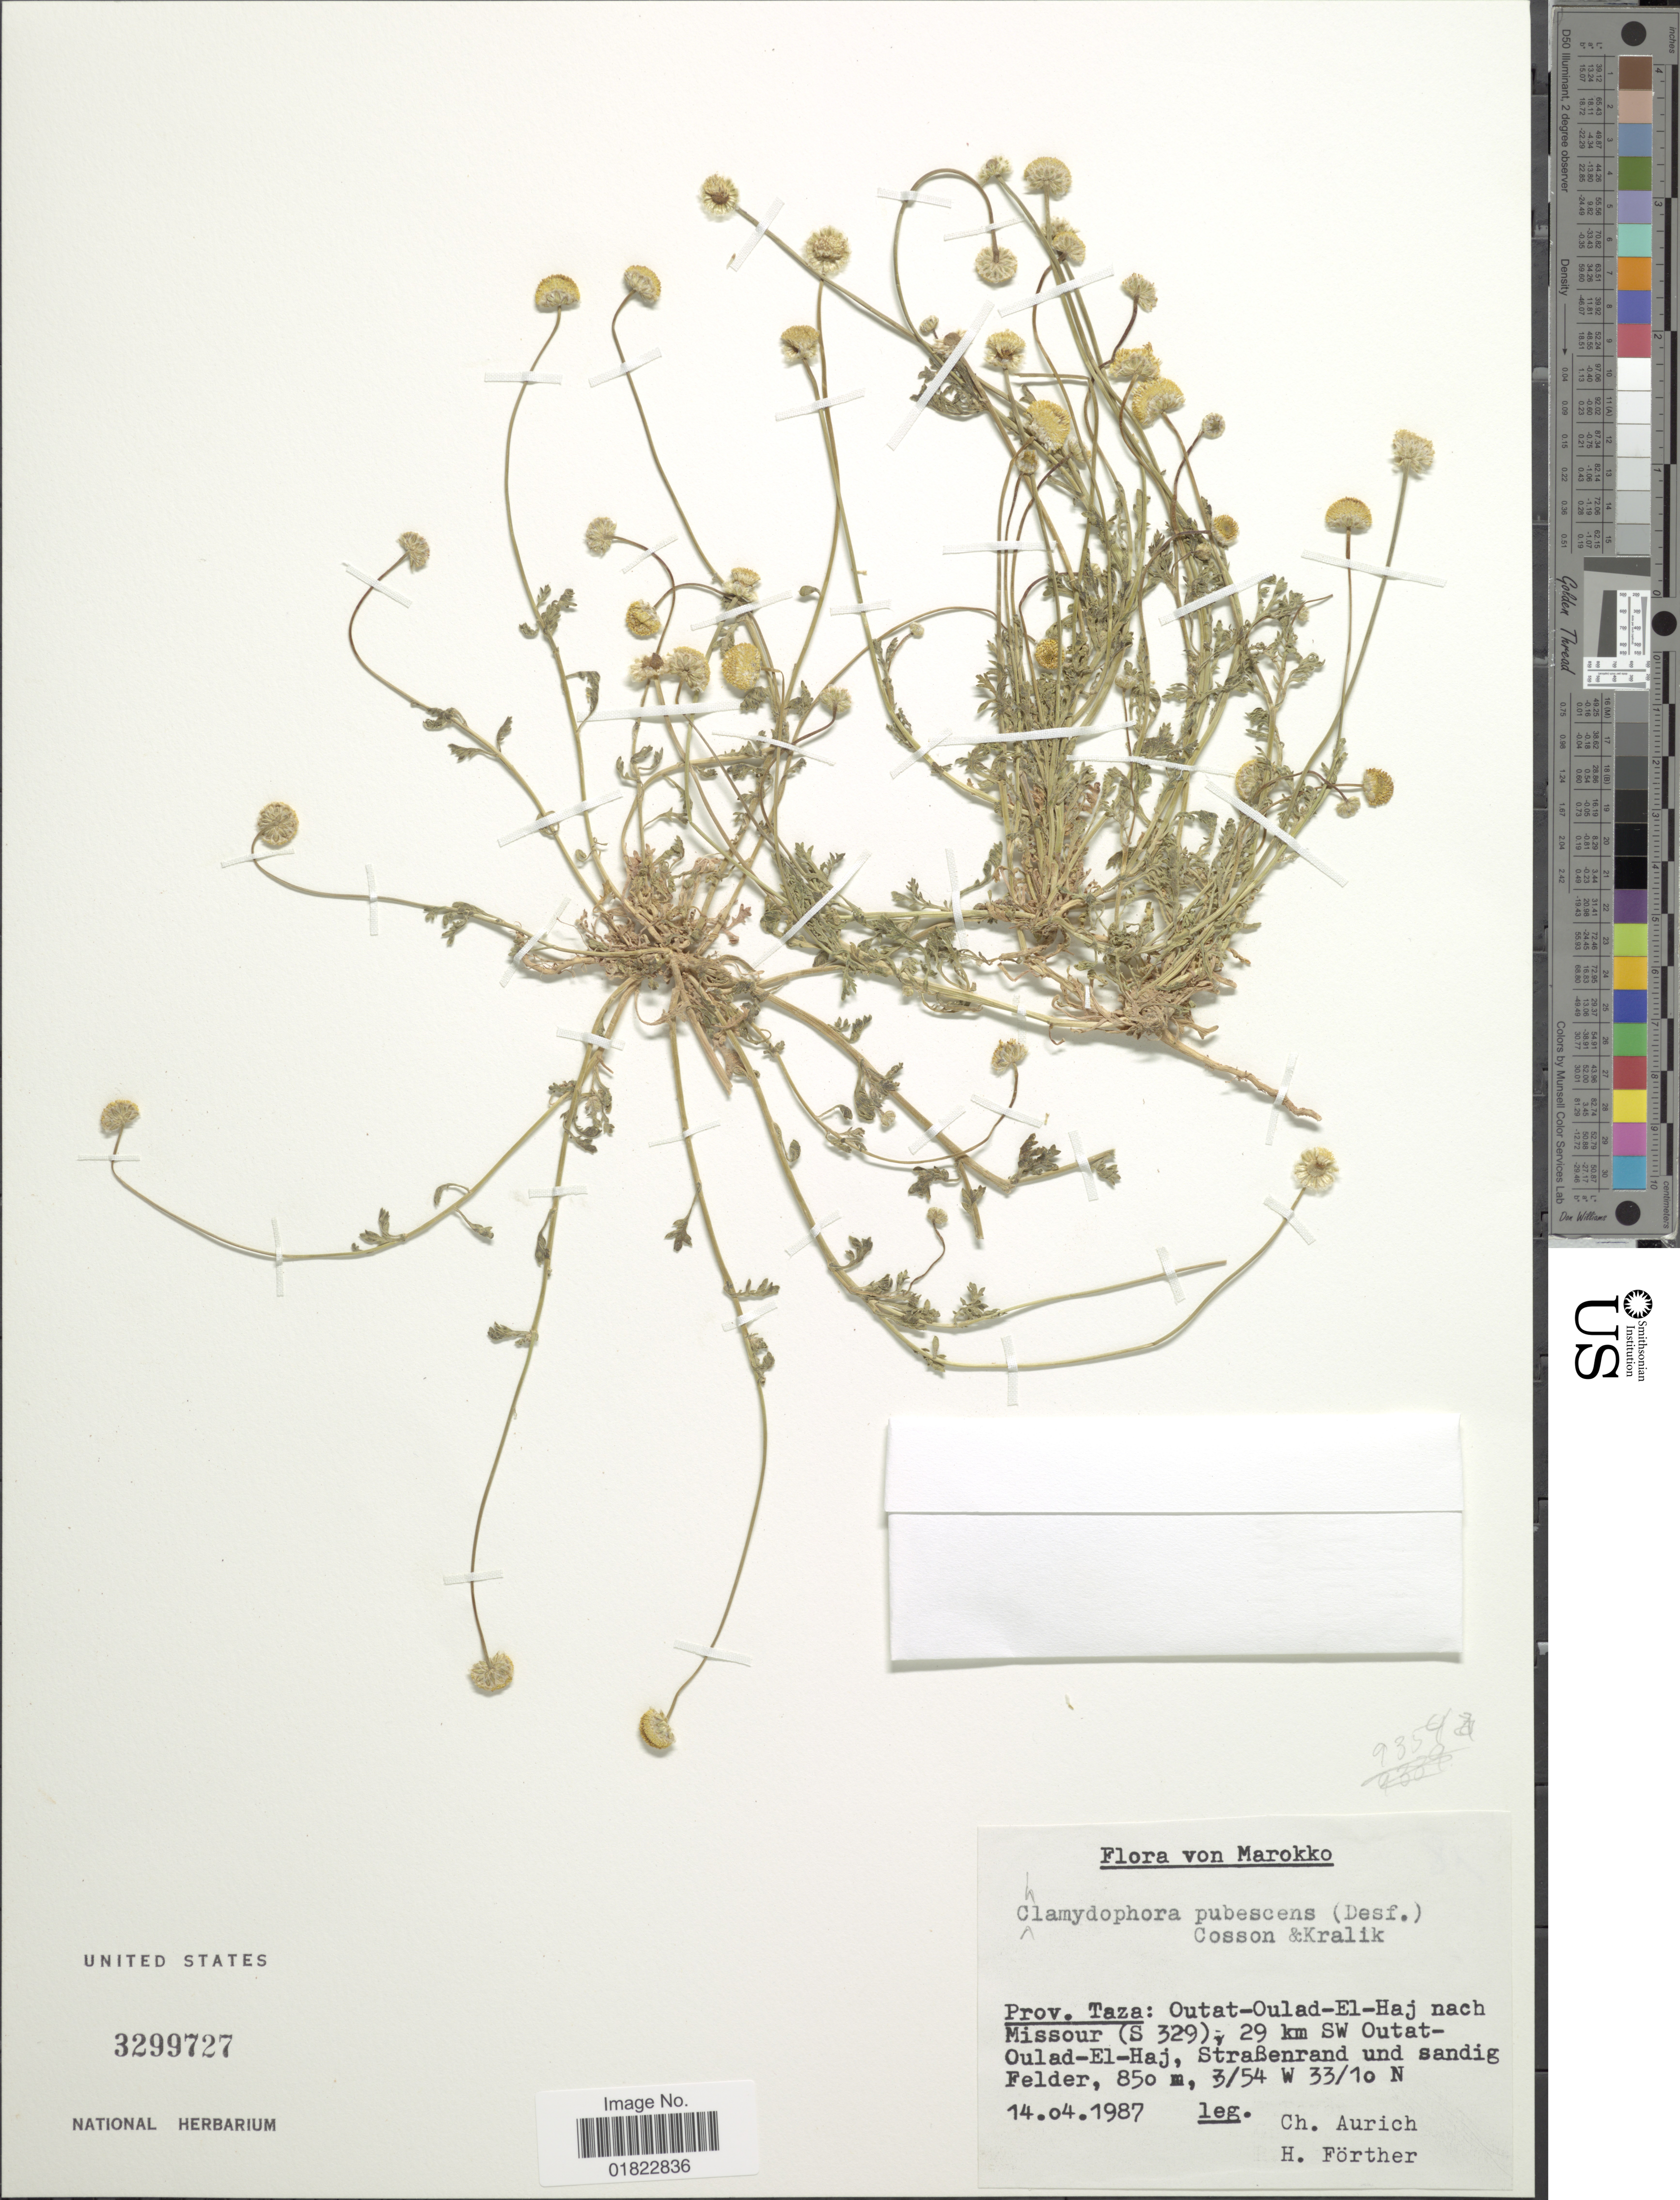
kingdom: Plantae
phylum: Tracheophyta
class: Magnoliopsida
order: Asterales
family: Asteraceae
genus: Chlamydophora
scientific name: Chlamydophora pubescens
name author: (Desf.) Coss. & Kralik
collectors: C. Aurich & H. Förther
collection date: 1987-04-14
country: Morocco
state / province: Taza-Al Hoceima-Taounate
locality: Prov. Taza: Outat-Oulad-El Haj nch Missour (S 329). 29 km SW Outat-Oulad -El-Haj,Strabenrand und sandig Felder.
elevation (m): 850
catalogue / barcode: US 3299727